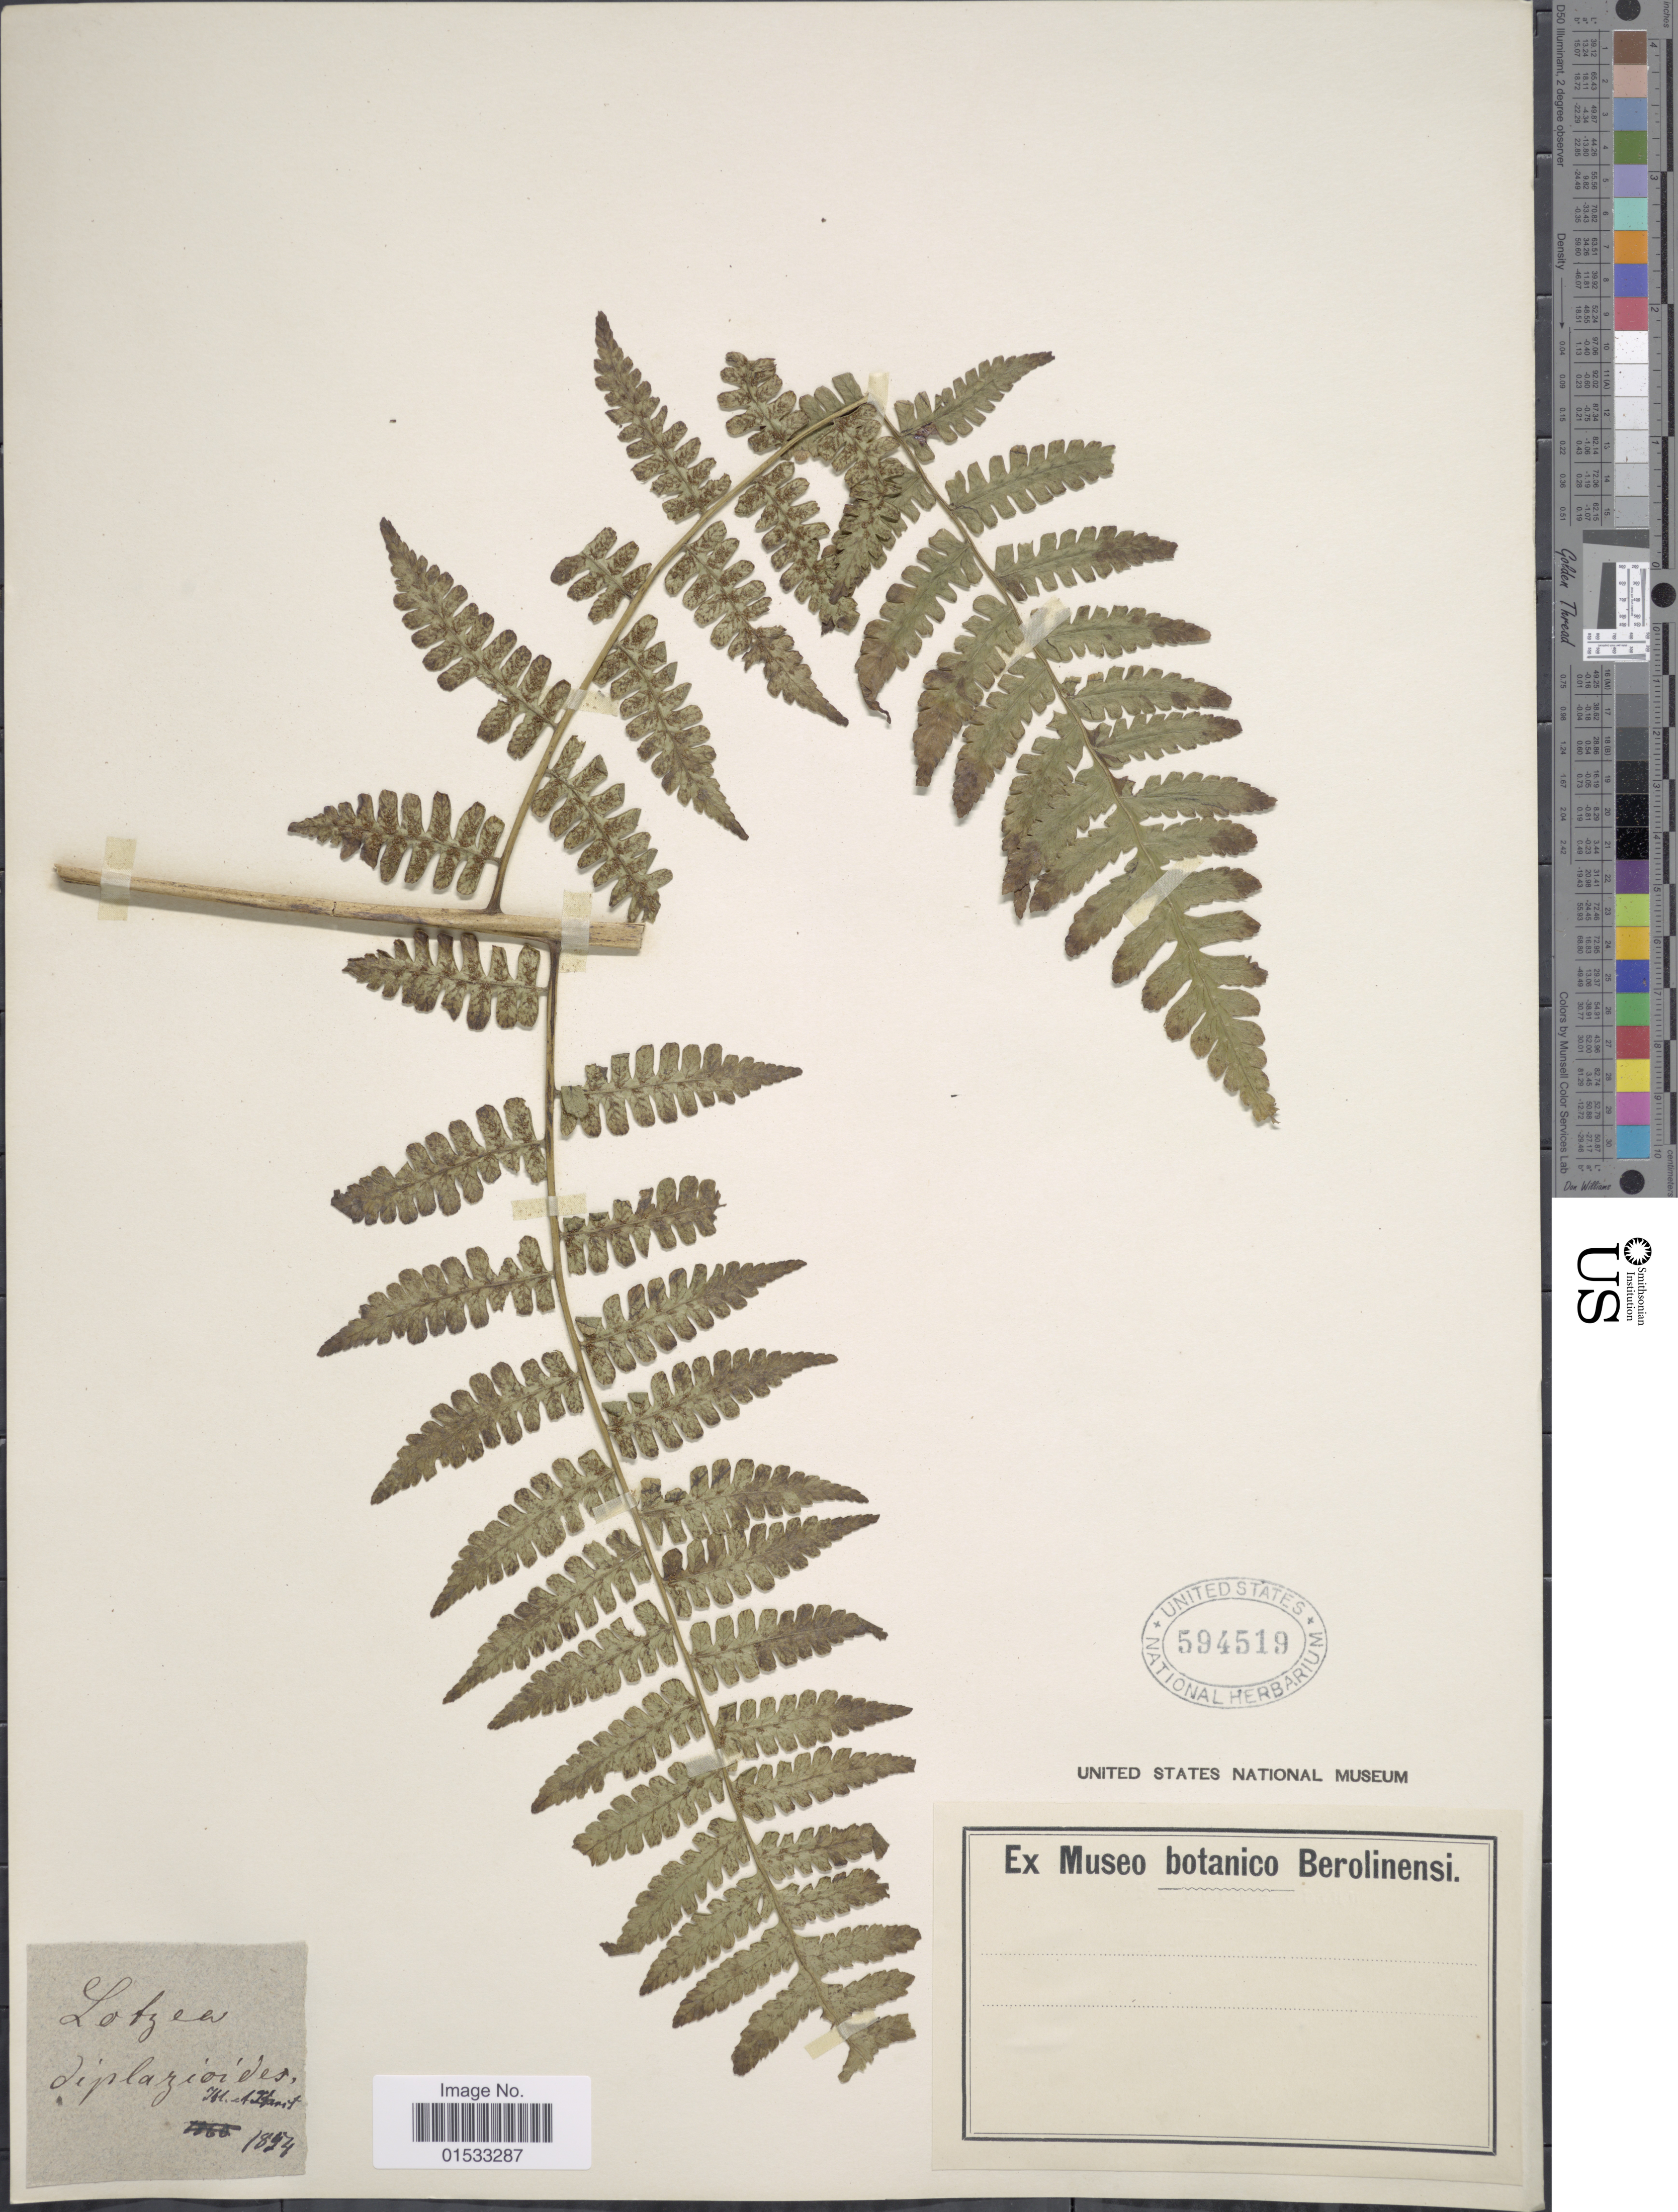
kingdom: Plantae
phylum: Tracheophyta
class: Polypodiopsida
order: Polypodiales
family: Athyriaceae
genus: Diplazium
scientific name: Diplazium sp.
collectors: Collector illegible & Collector illegible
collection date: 1854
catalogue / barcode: US 594519